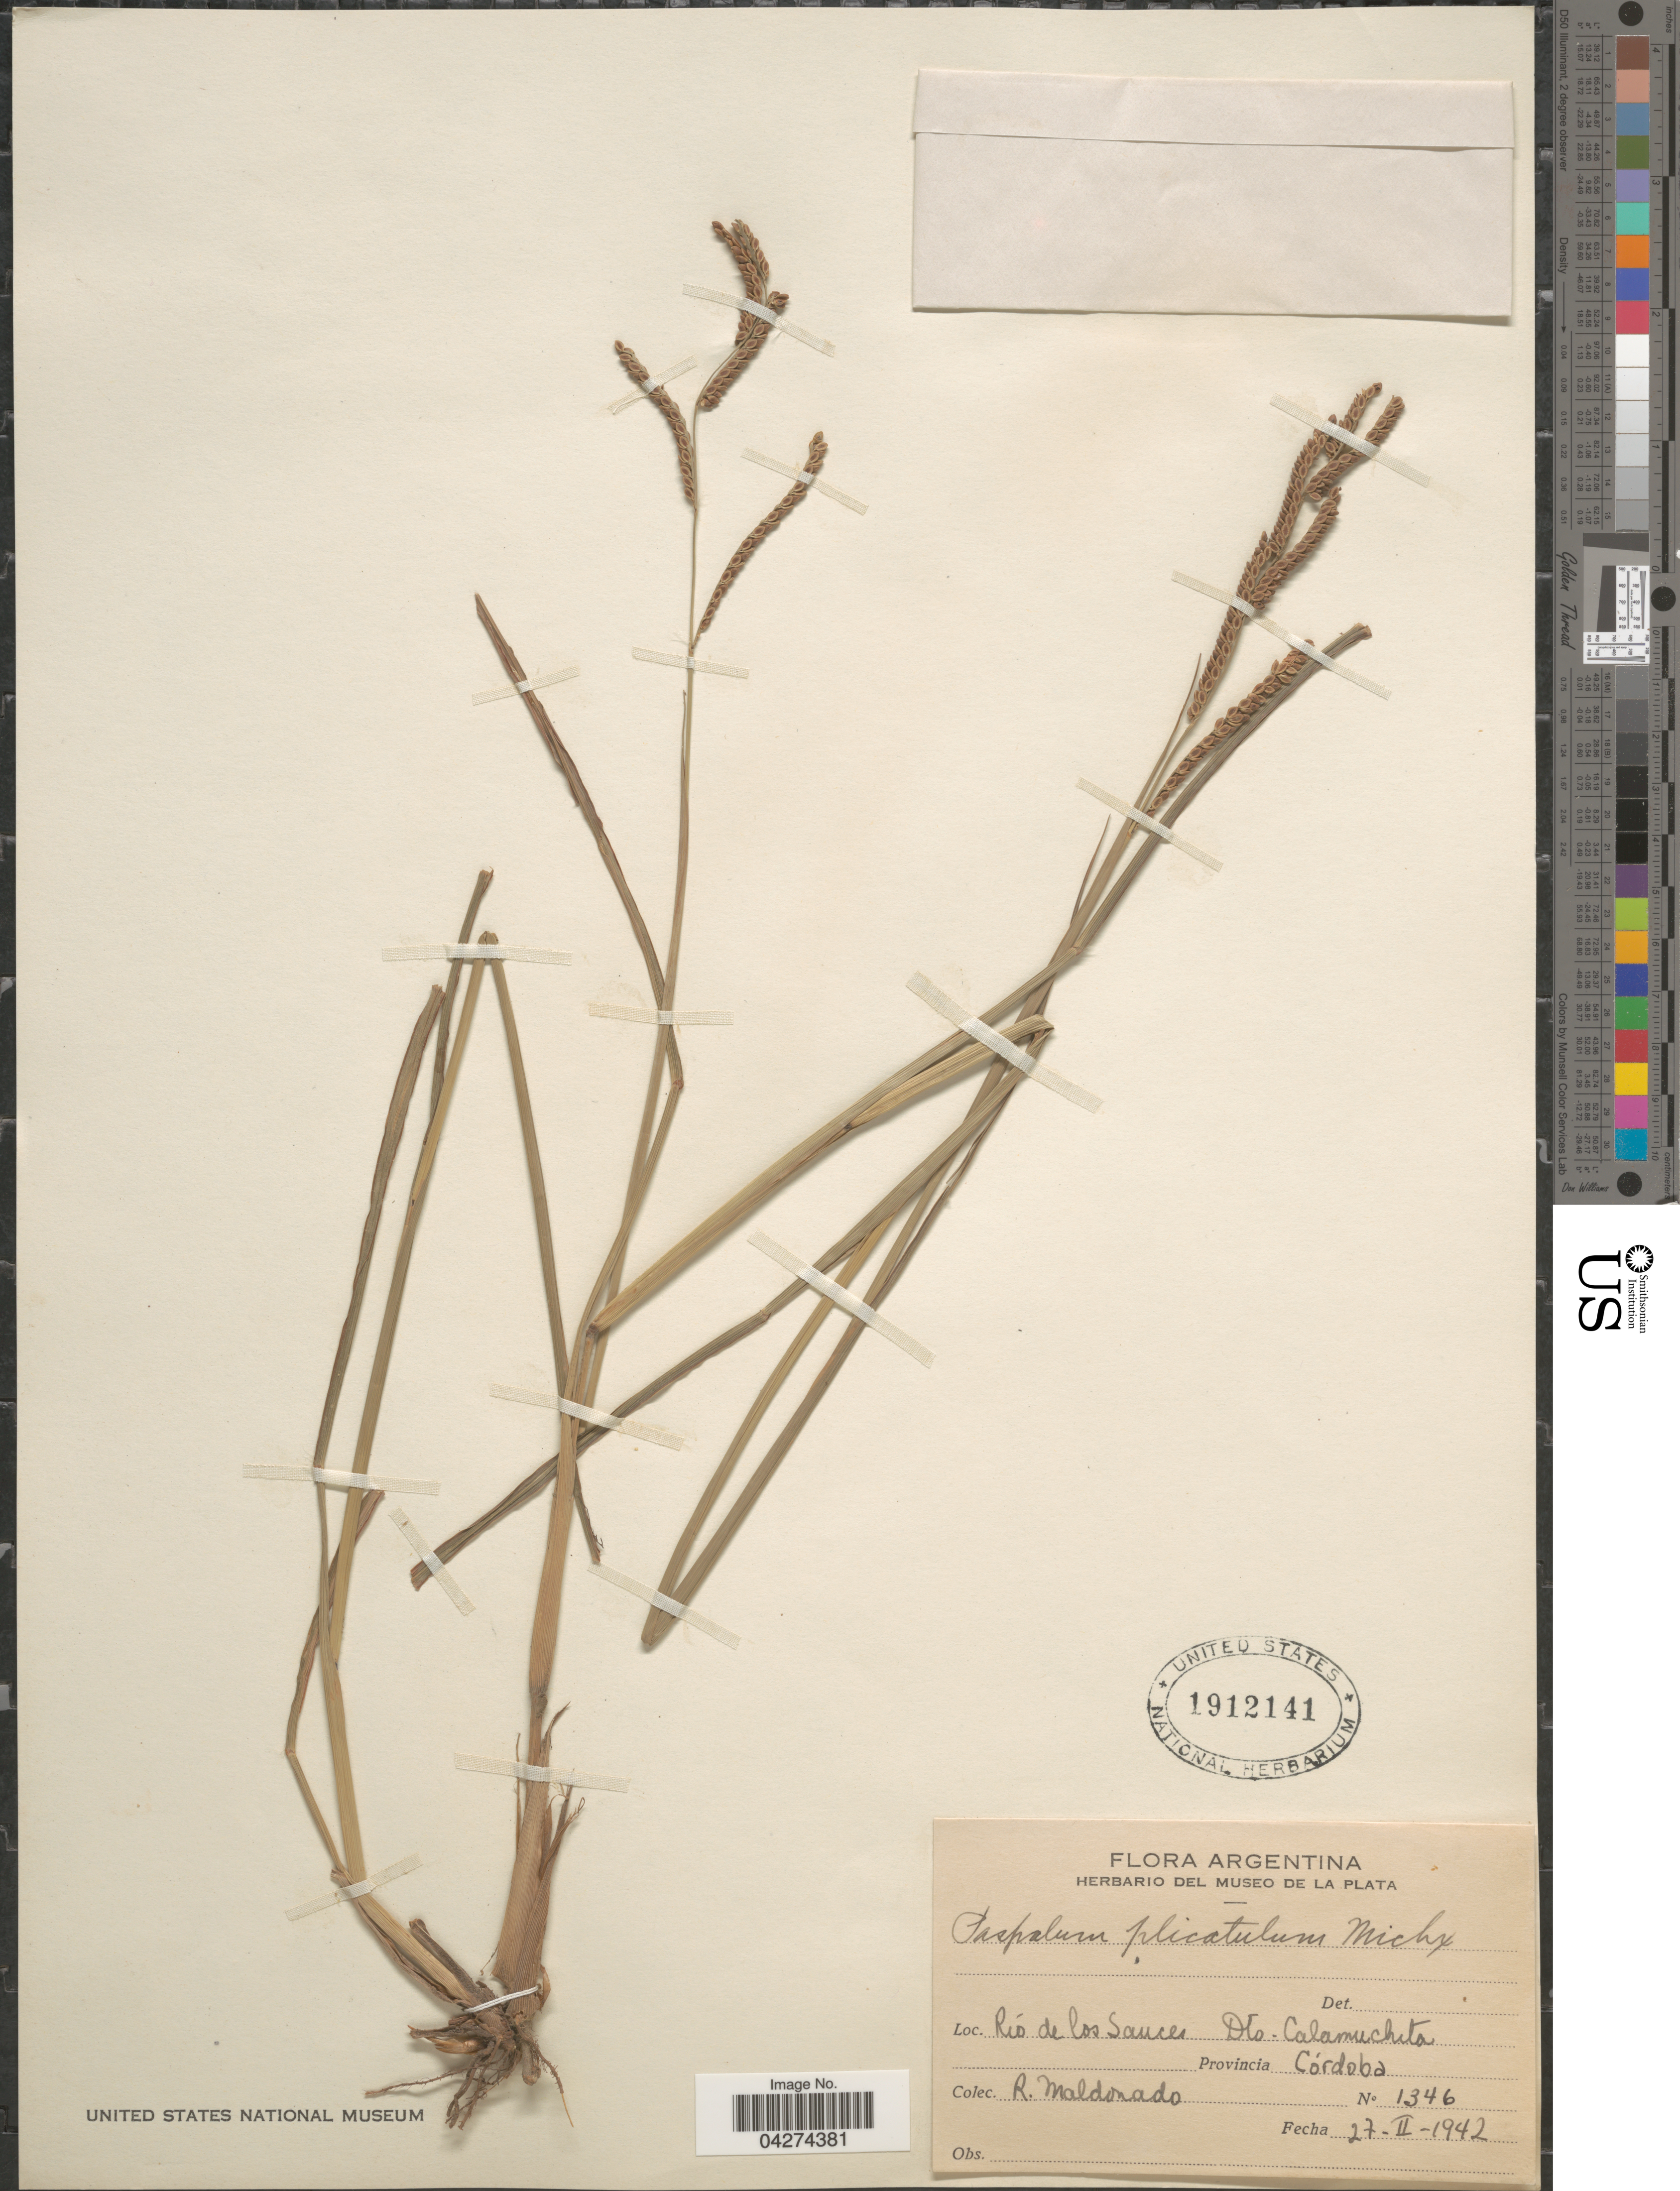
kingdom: Plantae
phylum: Tracheophyta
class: Liliopsida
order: Poales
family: Poaceae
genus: Paspalum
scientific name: Paspalum plicatulum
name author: Michx.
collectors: R. Maldonado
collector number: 1346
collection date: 1942-02-27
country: Argentina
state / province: Cordoba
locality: Río de los Sauces. Dto. Calamuchita.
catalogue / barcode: US 1912141